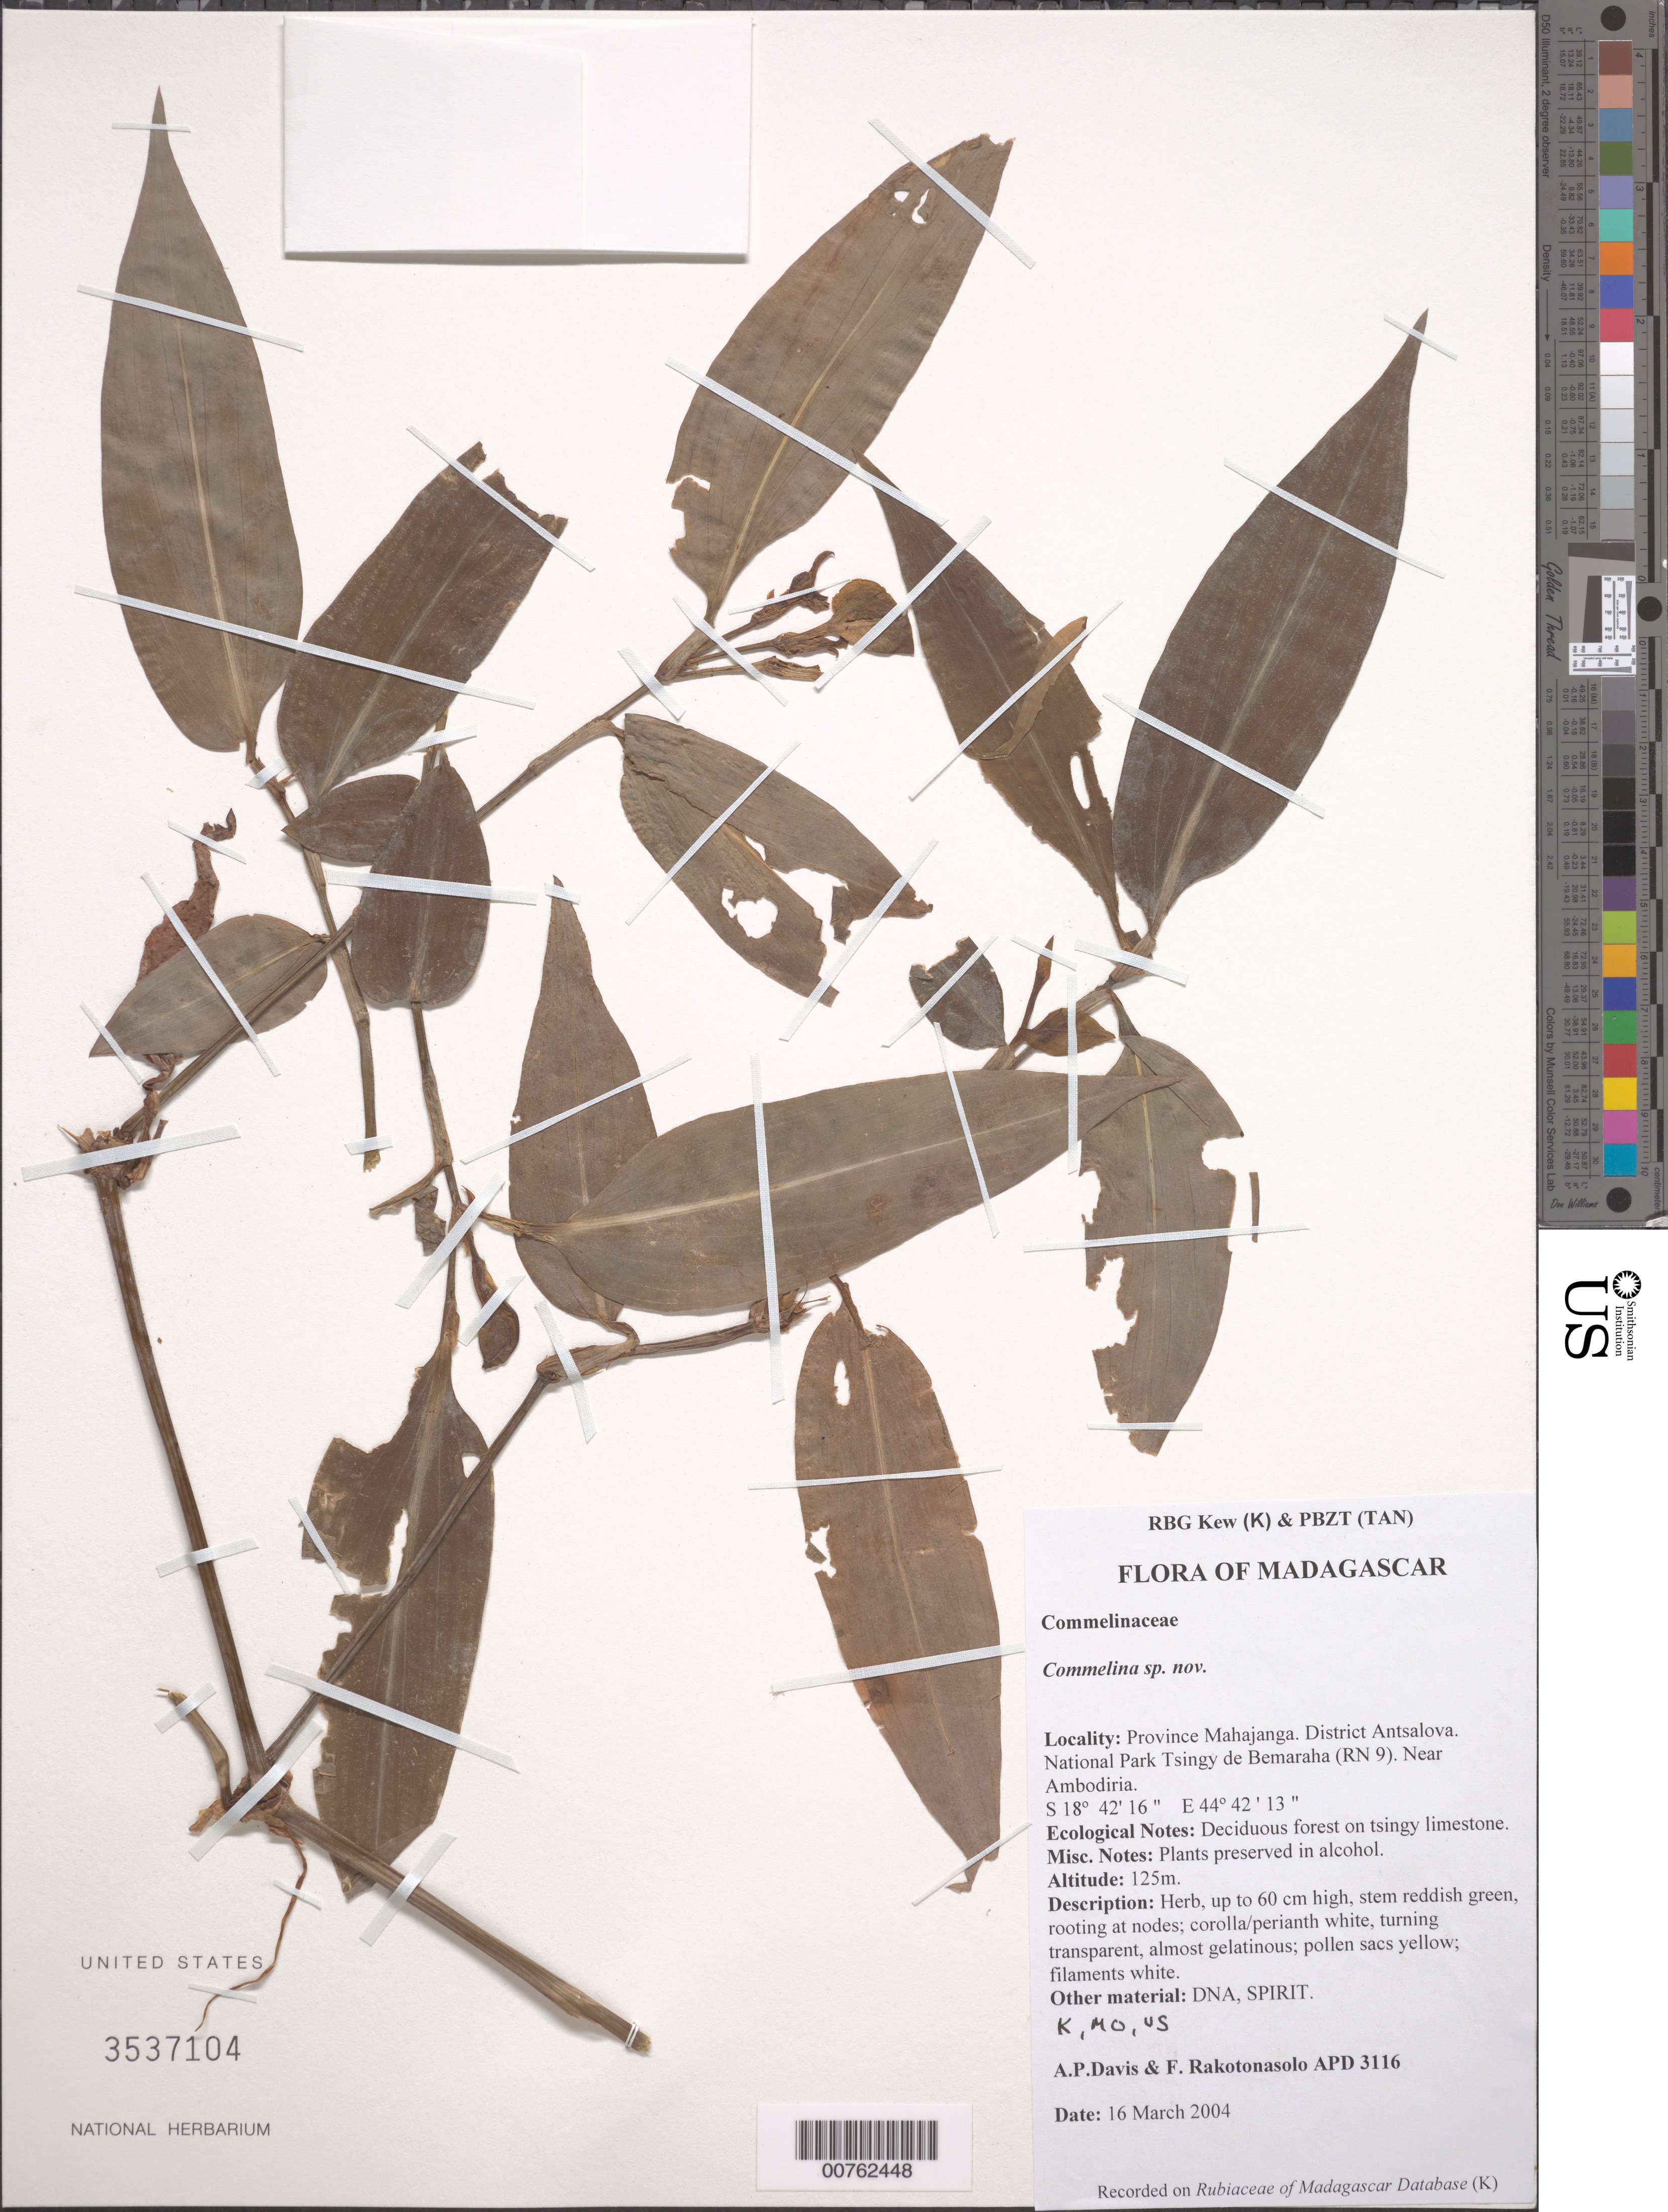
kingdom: Plantae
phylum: Tracheophyta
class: Liliopsida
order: Commelinales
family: Commelinaceae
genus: Commelina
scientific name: Commelina sp. nov.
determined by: Faden, Robert B., (US), Smithsonian Institution - National Museum of Natural History (UNITED STATES)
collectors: A. P. Davis & F. Rakotonasolo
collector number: APD 3116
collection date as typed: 16 Mar 2004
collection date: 2004-03-16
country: Madagascar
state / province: Melaky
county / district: Antsalova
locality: National Park Tsingy de Bemaraha (RN 9). Near Ambodiria.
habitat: Diciduous forest on tsingy limestone.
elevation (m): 125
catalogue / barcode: US 3537104